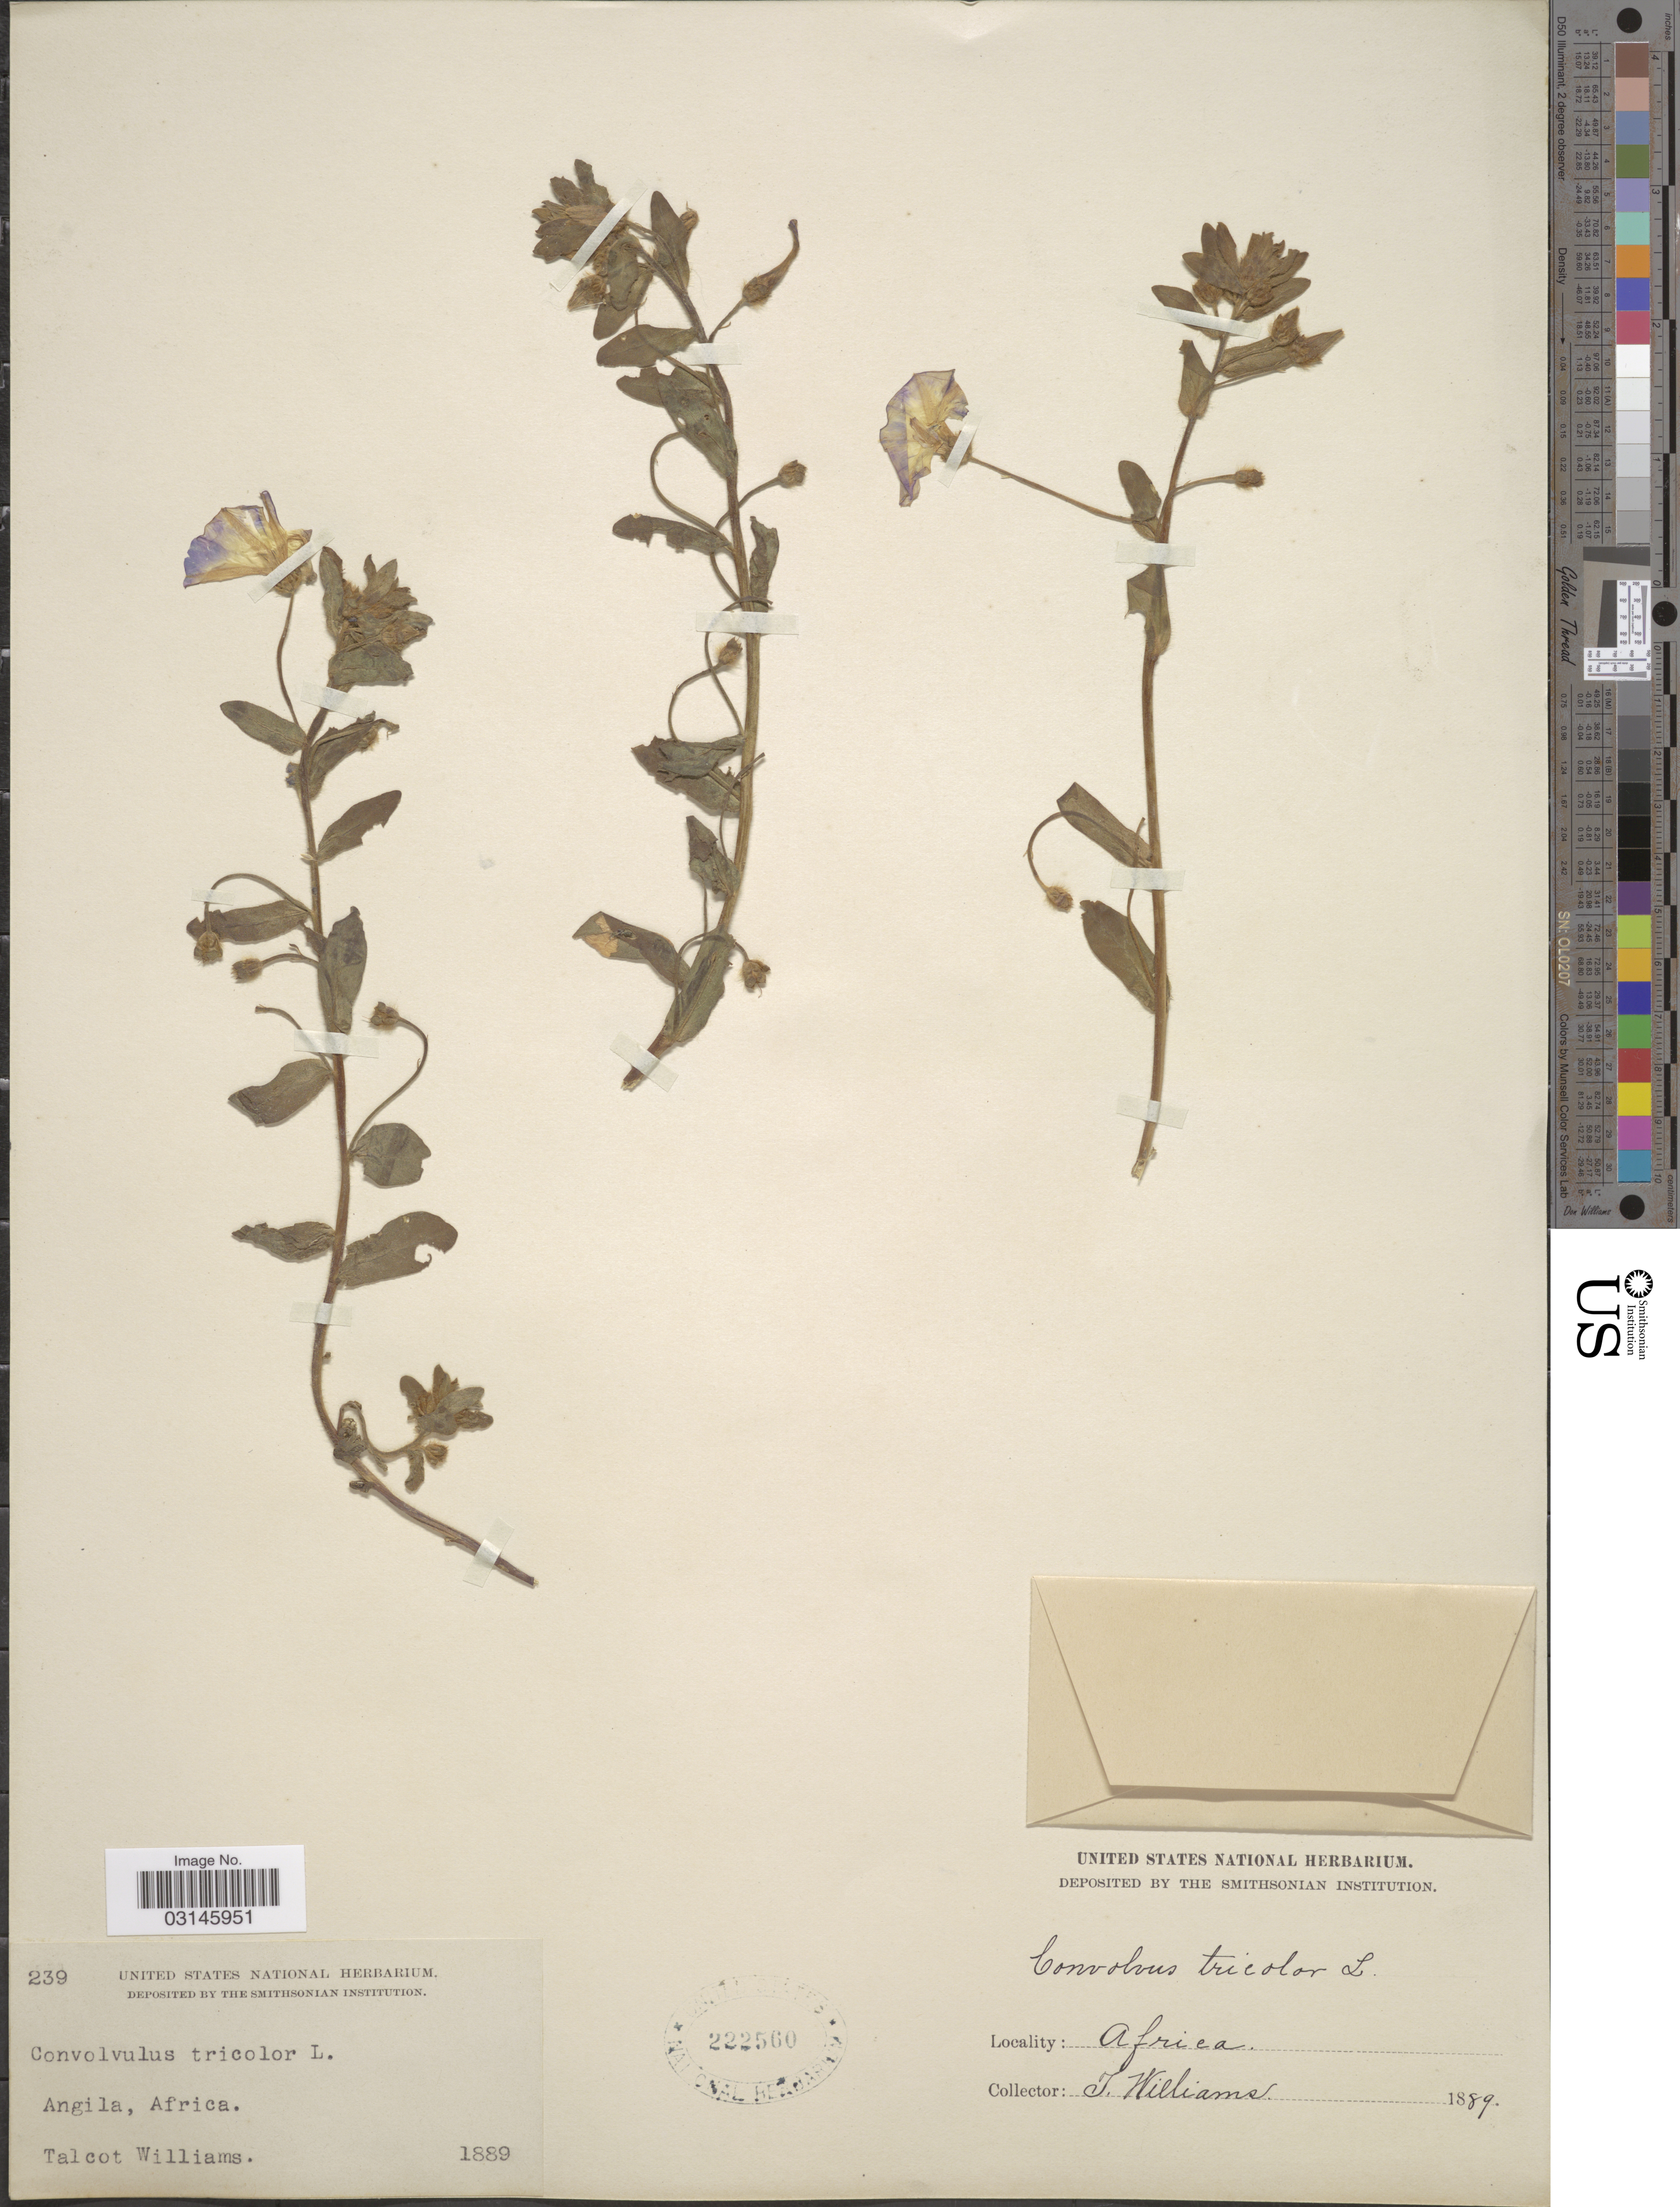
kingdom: Plantae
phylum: Tracheophyta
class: Magnoliopsida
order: Solanales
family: Convolvulaceae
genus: Convolvulus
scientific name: Convolvulus tricolor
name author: L.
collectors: T. Williams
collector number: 239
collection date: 1889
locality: Angila, Africa.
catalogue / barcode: US 222560